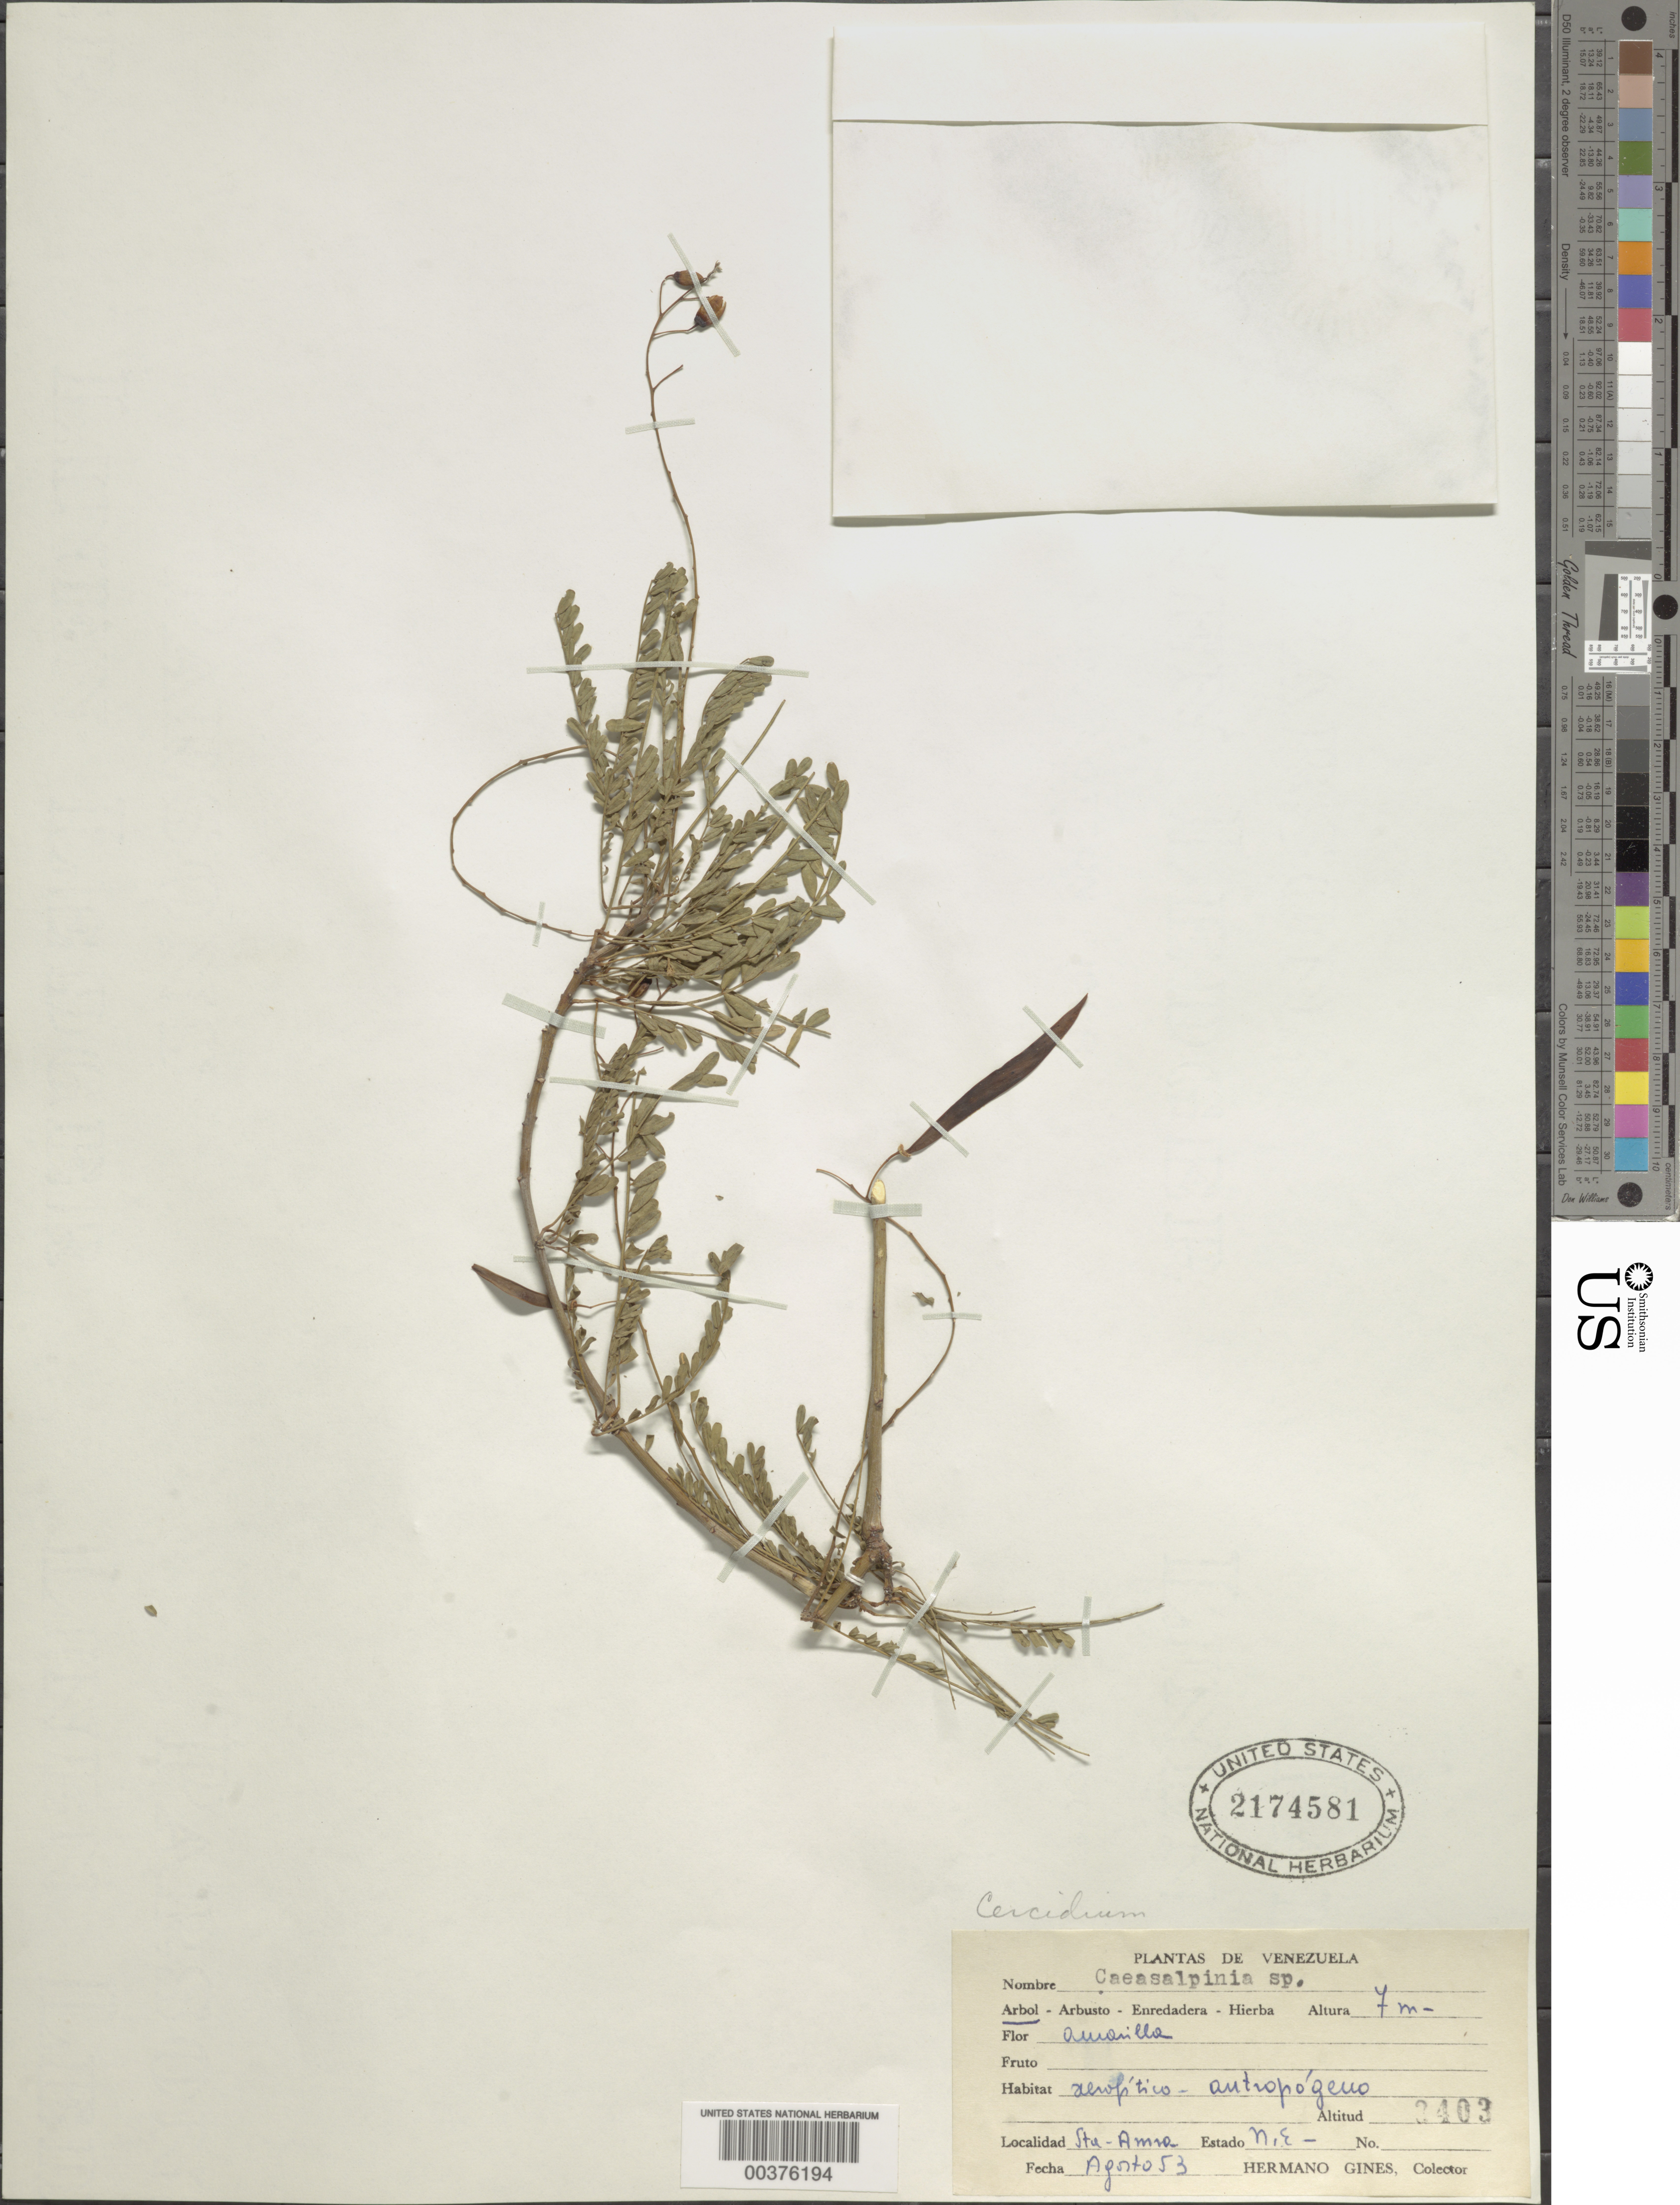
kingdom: Plantae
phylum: Tracheophyta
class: Magnoliopsida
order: Fabales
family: Fabaceae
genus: Parkinsonia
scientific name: Parkinsonia praecox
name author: (Ruiz & Pav.) J.E. Hawkins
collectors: Bro. Gines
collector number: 3403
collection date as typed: Aug 1953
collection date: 1953-08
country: Venezuela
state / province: Nueva Esparta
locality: Sta. anna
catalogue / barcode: US 2174581